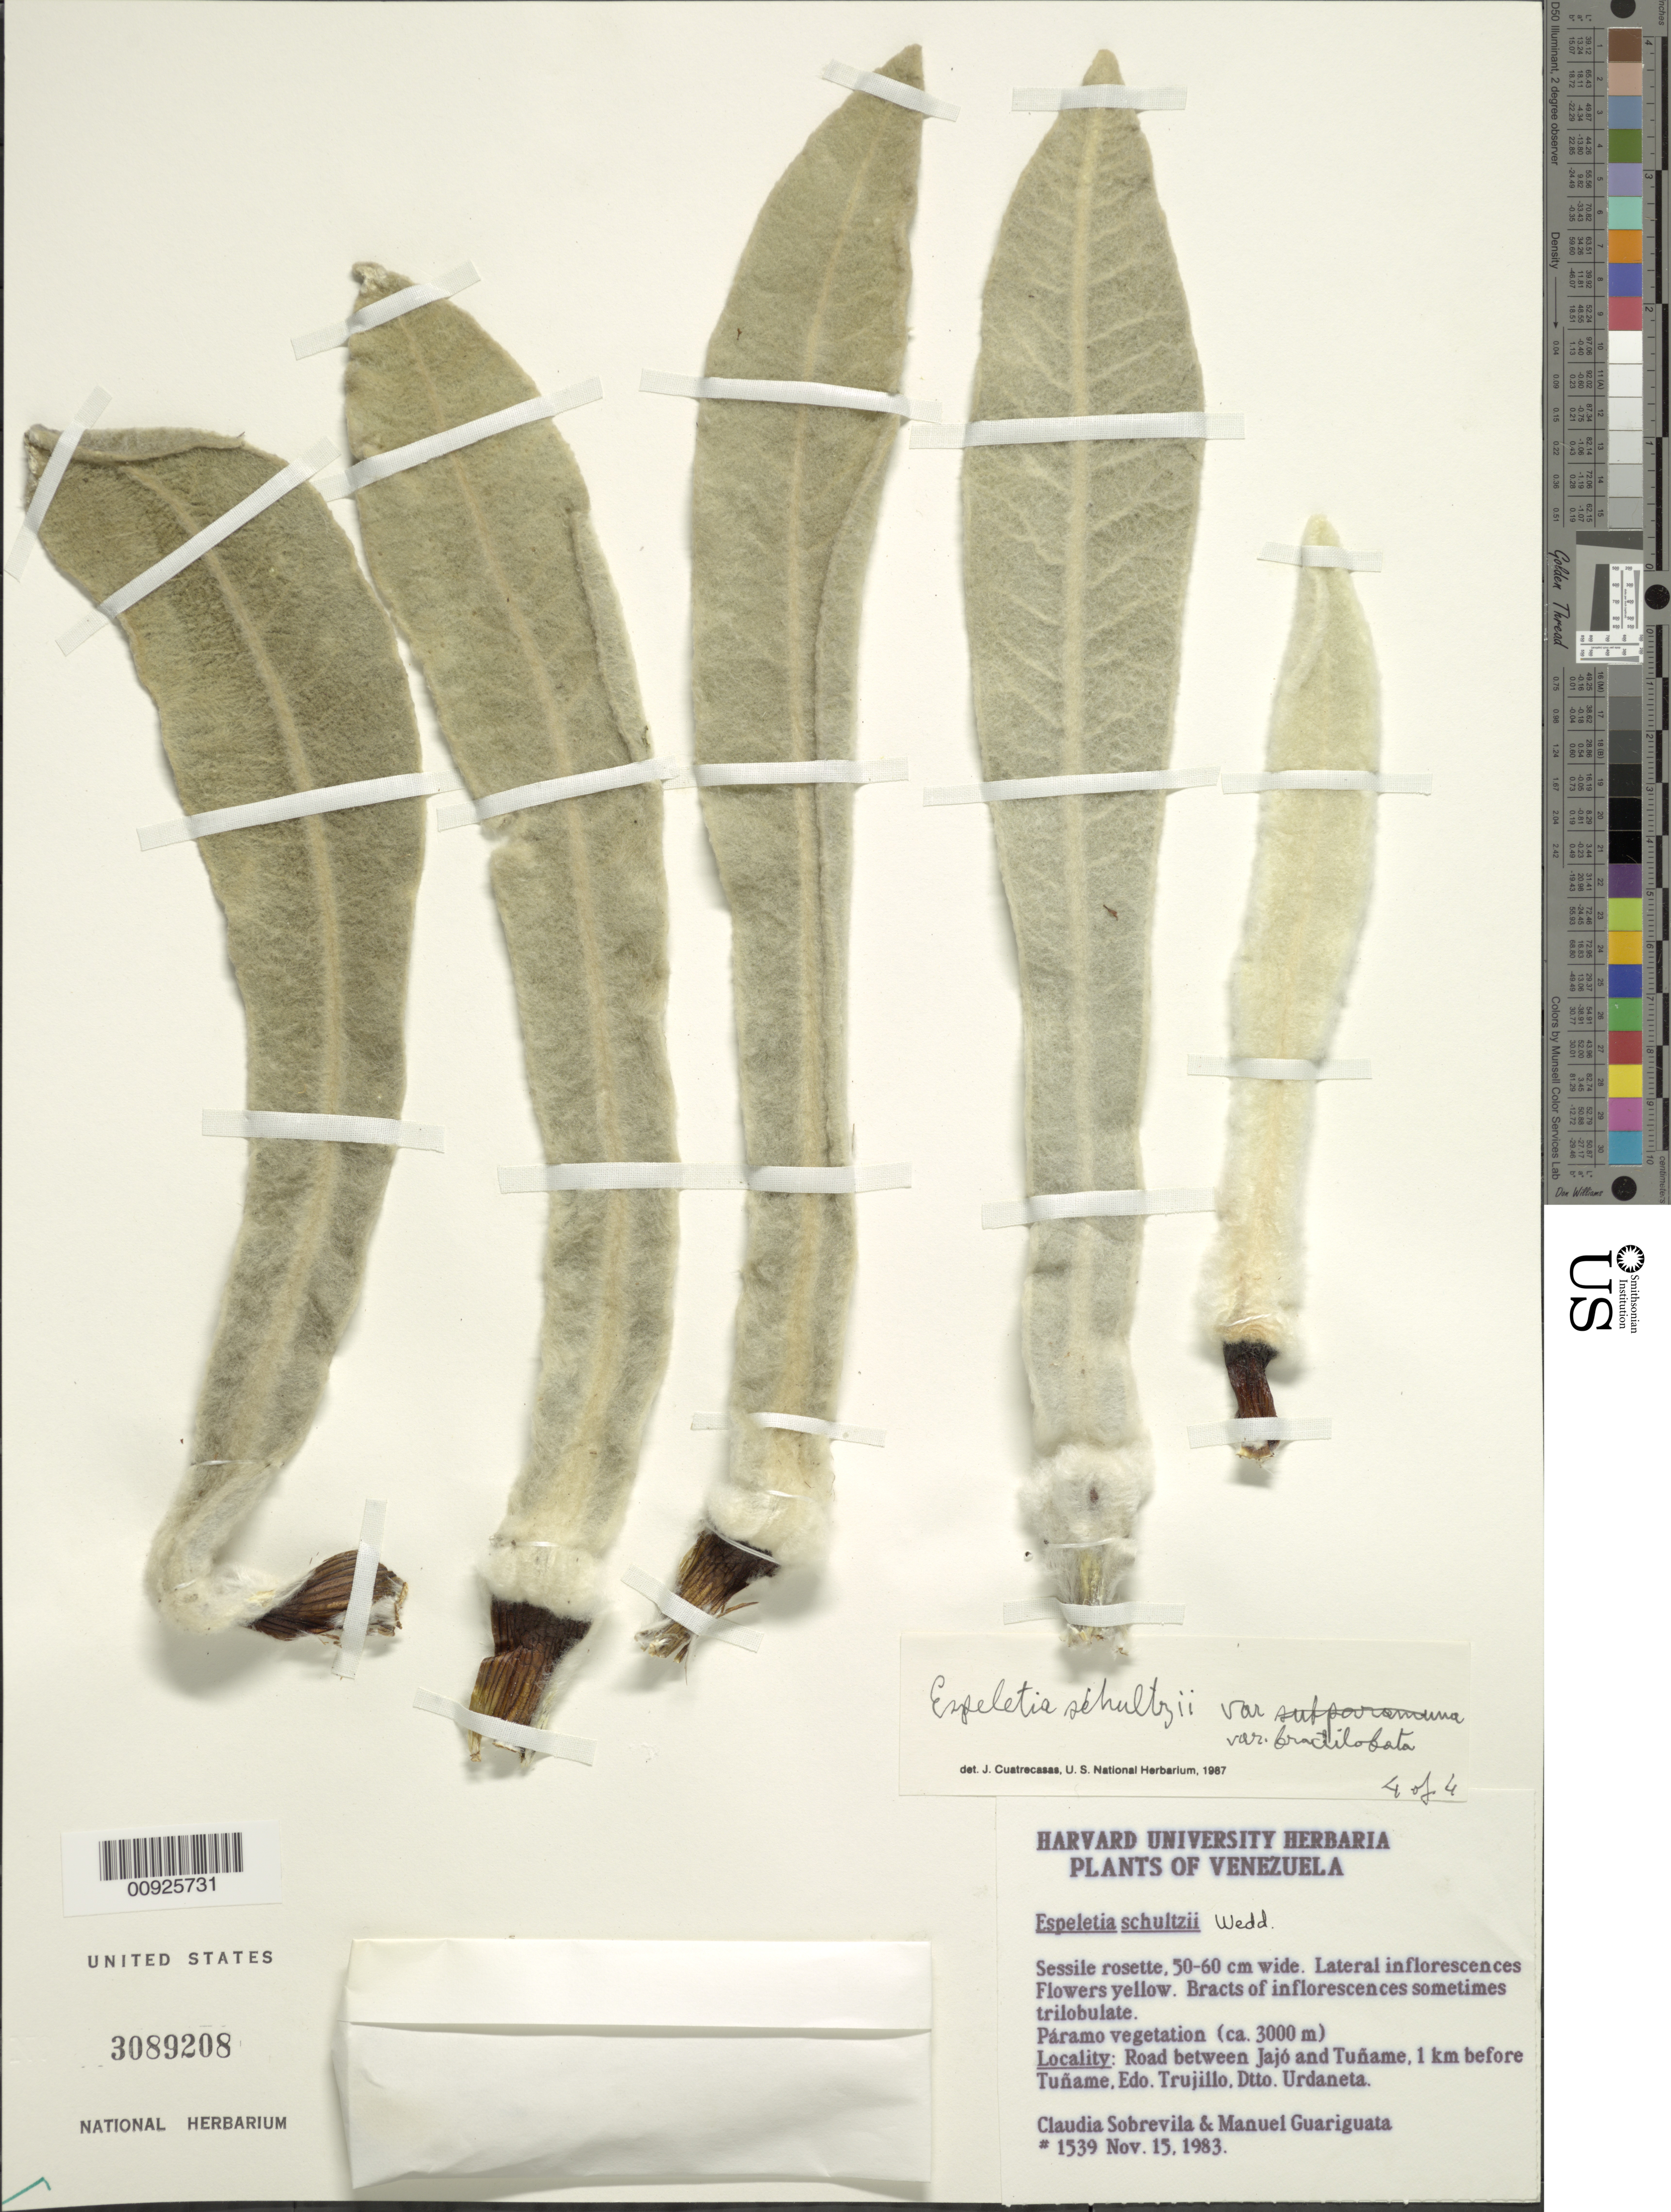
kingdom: Plantae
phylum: Tracheophyta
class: Magnoliopsida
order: Asterales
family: Asteraceae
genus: Espeletia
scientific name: Espeletia schultzii var. bractilobata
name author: Cuatrec.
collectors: C. Sobrevila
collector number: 1539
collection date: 1983-11-15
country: Venezuela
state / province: Trujillo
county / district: Urdaneta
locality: Road between Jaló and Tuñame, 1 km from Tuñame.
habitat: Páramo vegetation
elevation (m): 3000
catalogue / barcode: US 3089208